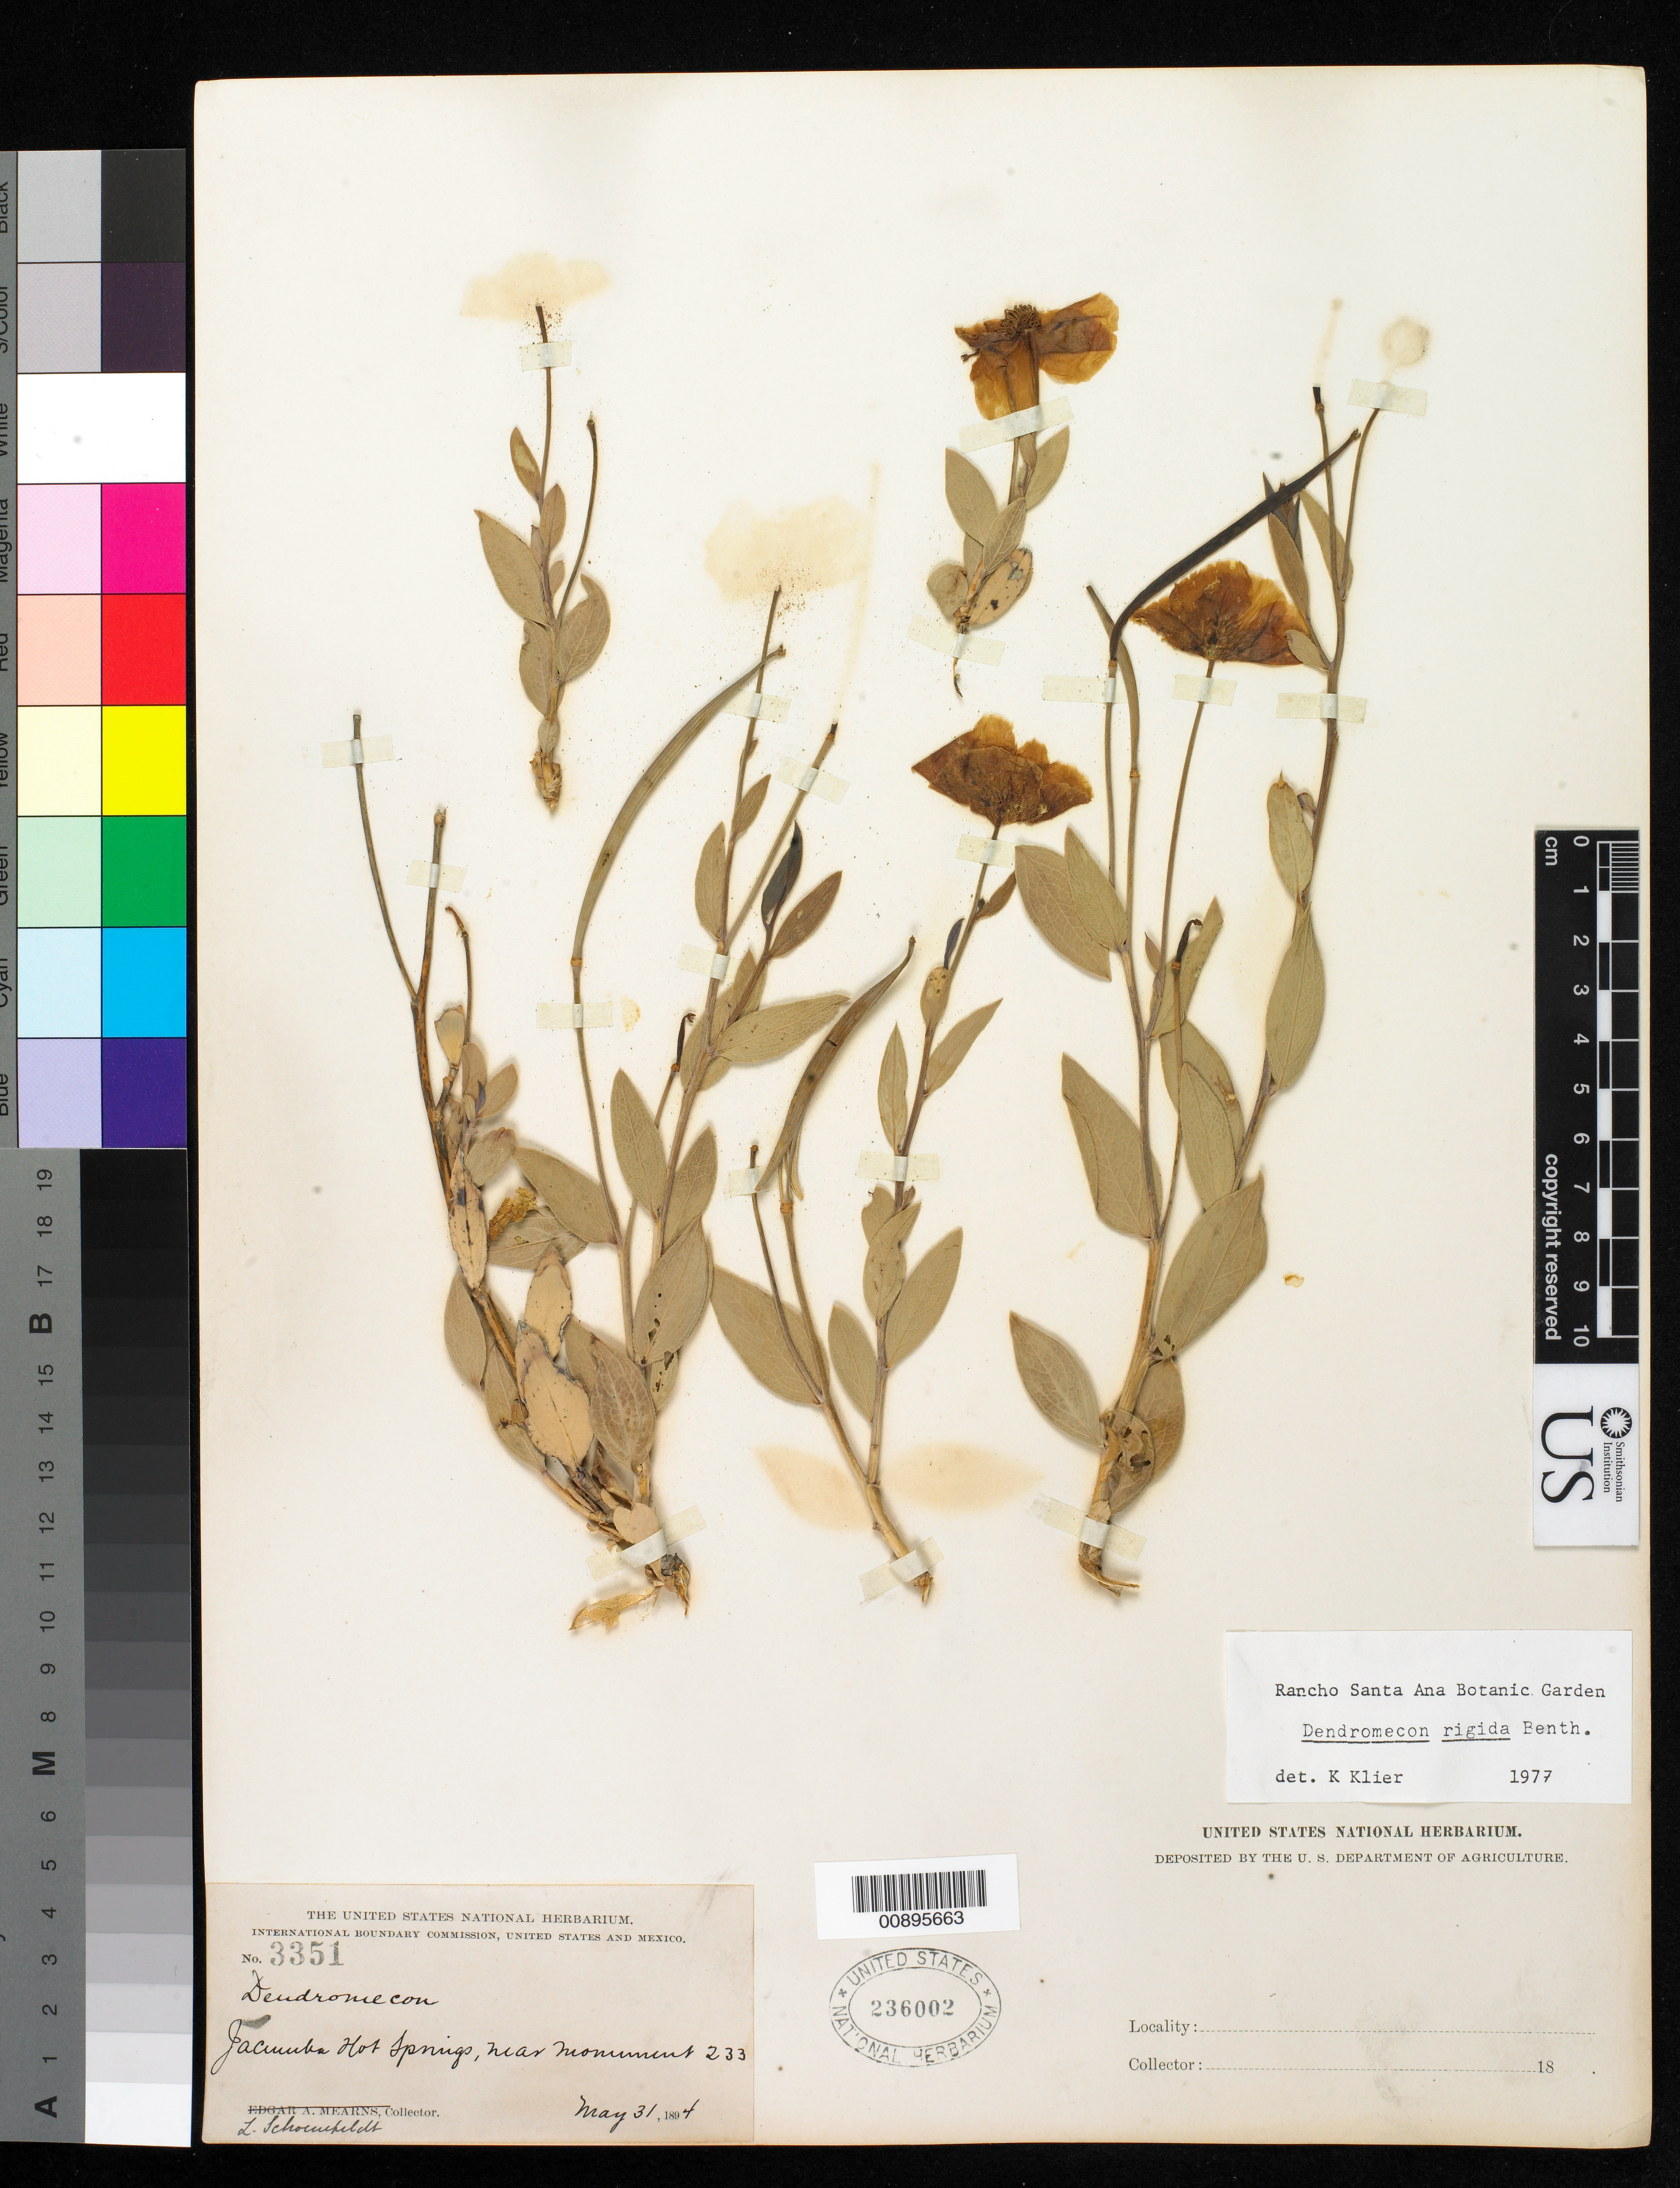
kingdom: Plantae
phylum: Tracheophyta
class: Magnoliopsida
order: Ranunculales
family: Papaveraceae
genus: Dendromecon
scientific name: Dendromecon rigida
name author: Benth.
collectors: L. Schoenfeldt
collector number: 3351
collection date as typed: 31 May 1894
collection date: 1894-05-31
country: United States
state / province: California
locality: Jacumba Hot Springs, near monument 233.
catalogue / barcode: US 236002